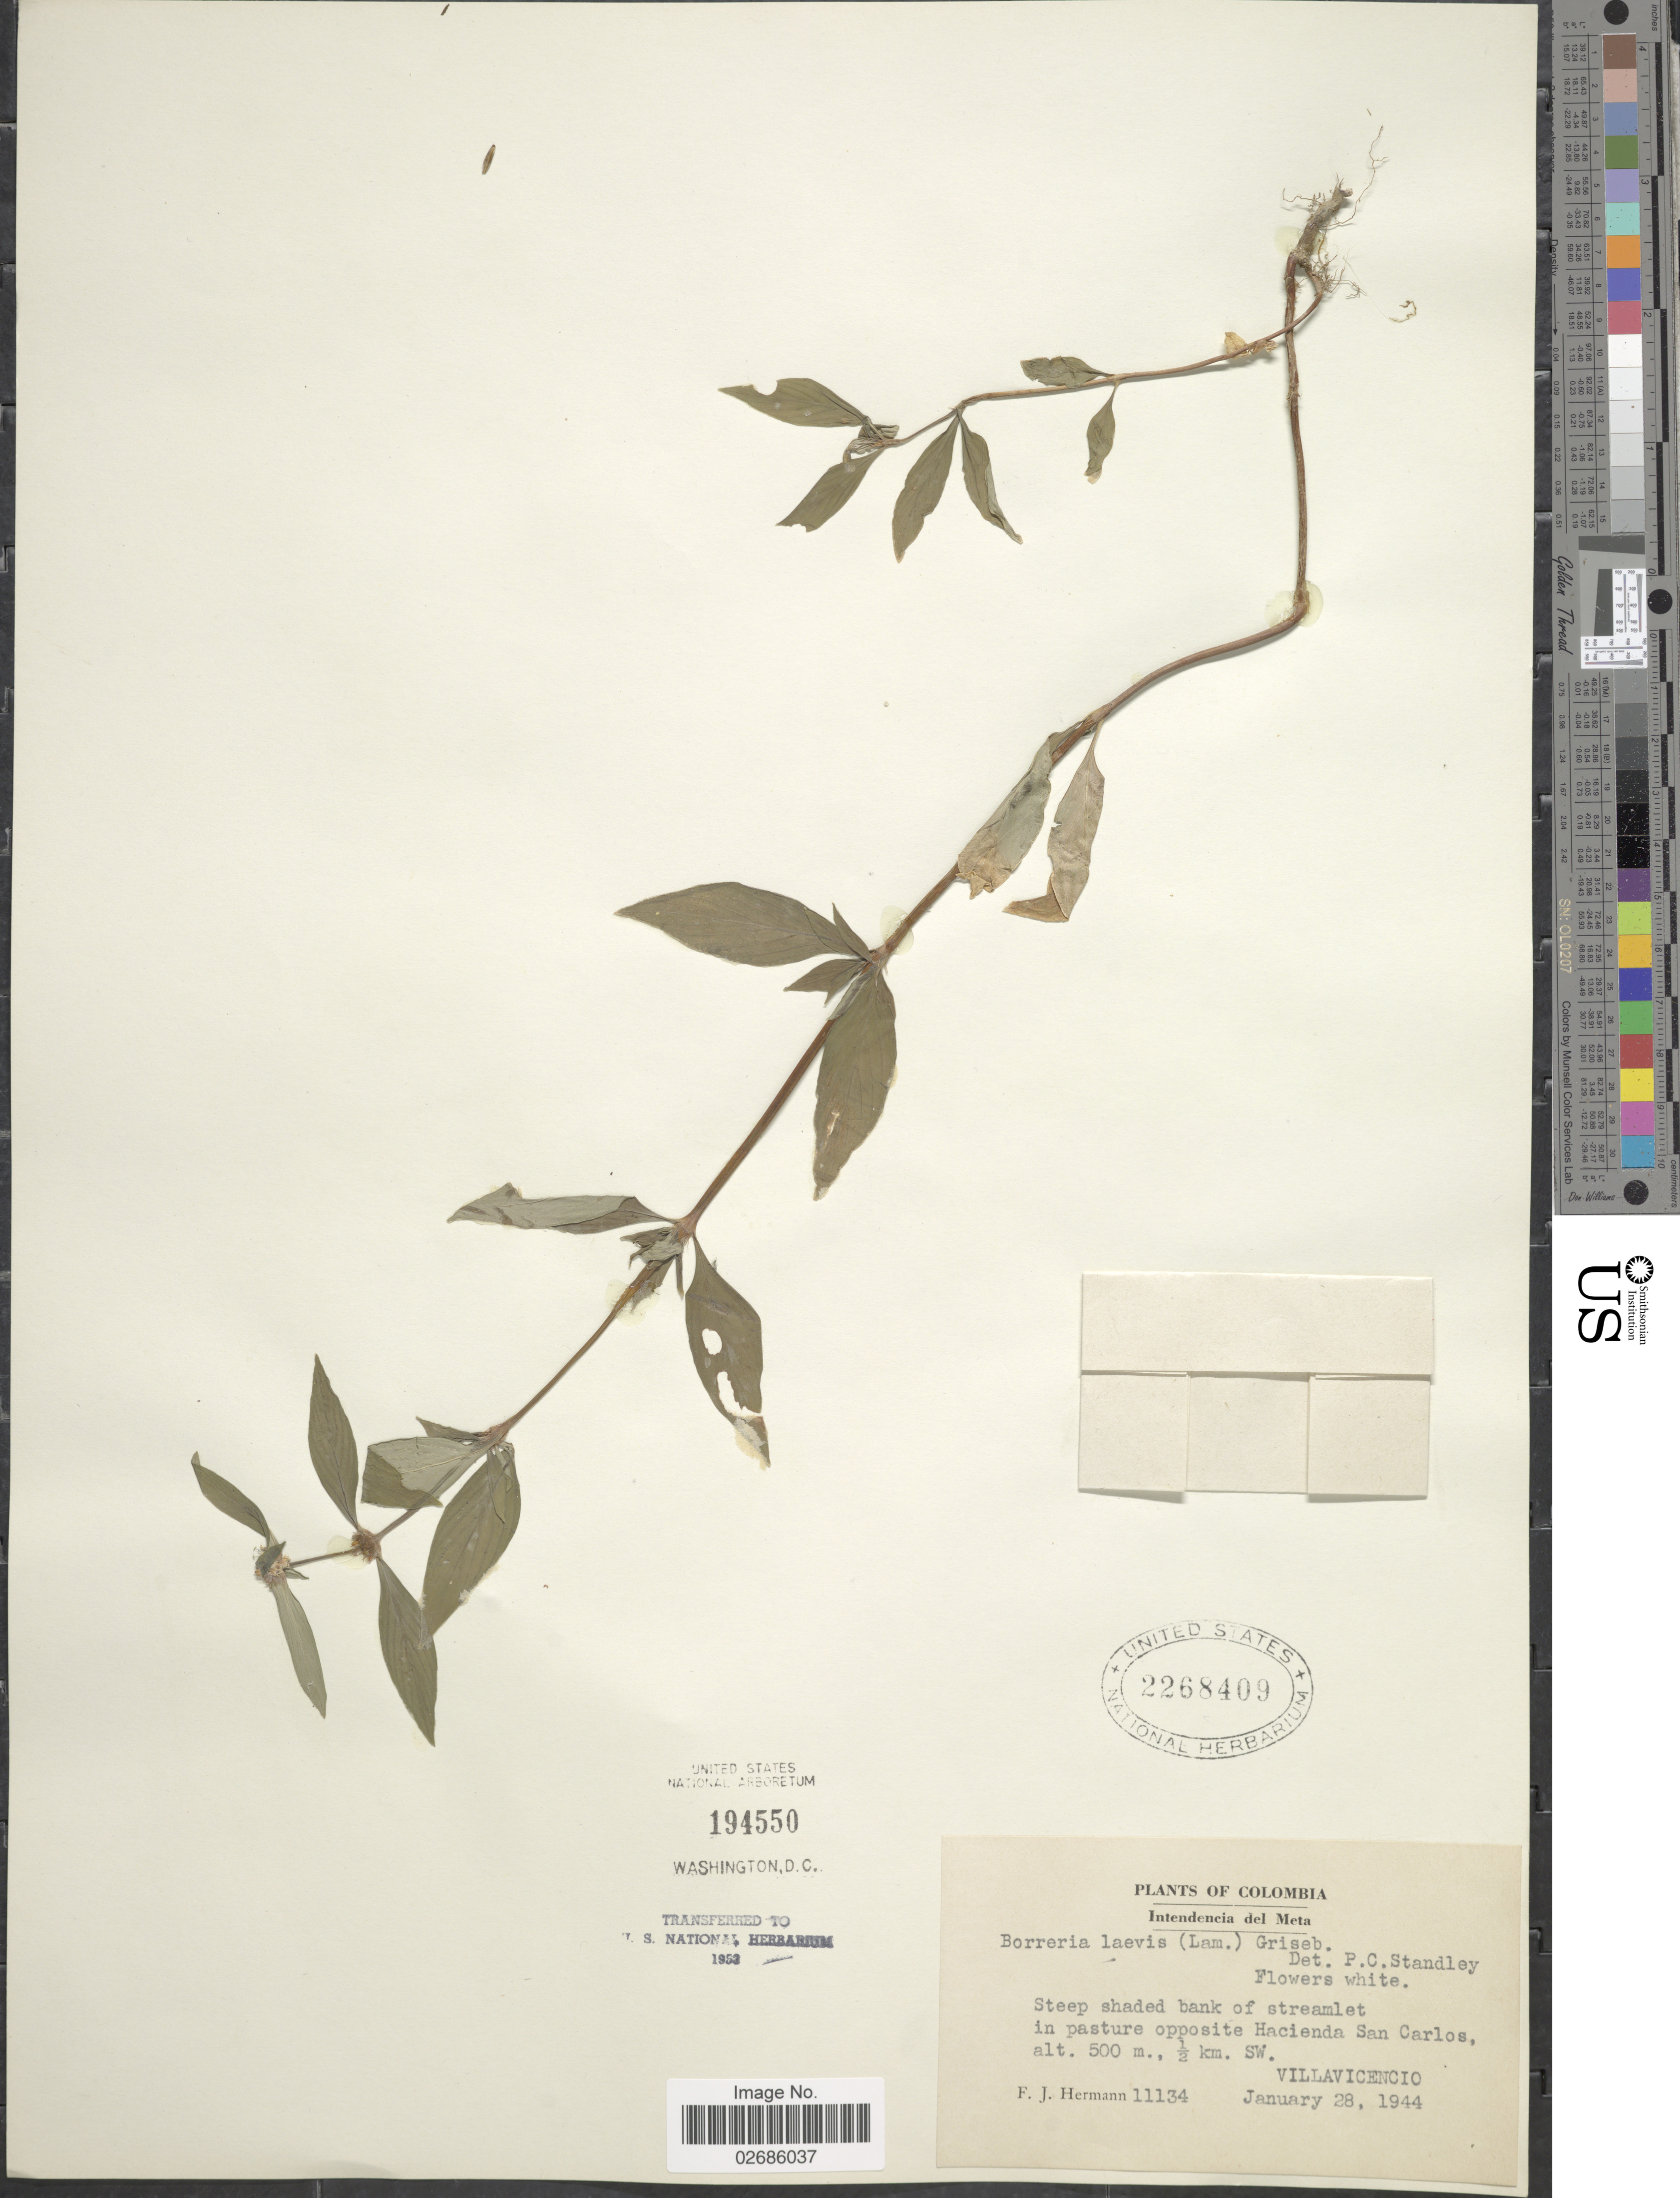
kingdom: Plantae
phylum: Tracheophyta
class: Magnoliopsida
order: Gentianales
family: Rubiaceae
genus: Borreria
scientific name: Borreria assurgens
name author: (Ruiz & Pav.) Griseb.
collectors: F. J. Hermann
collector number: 11134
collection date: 1944-01-28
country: Colombia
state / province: Meta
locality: Intendencia del Meta. Steep shaded bank of streamlet in pasture opposite Hacienda San Carlos, 1/2 km. SW. Villavicencio.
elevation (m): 500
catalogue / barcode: US 2268409